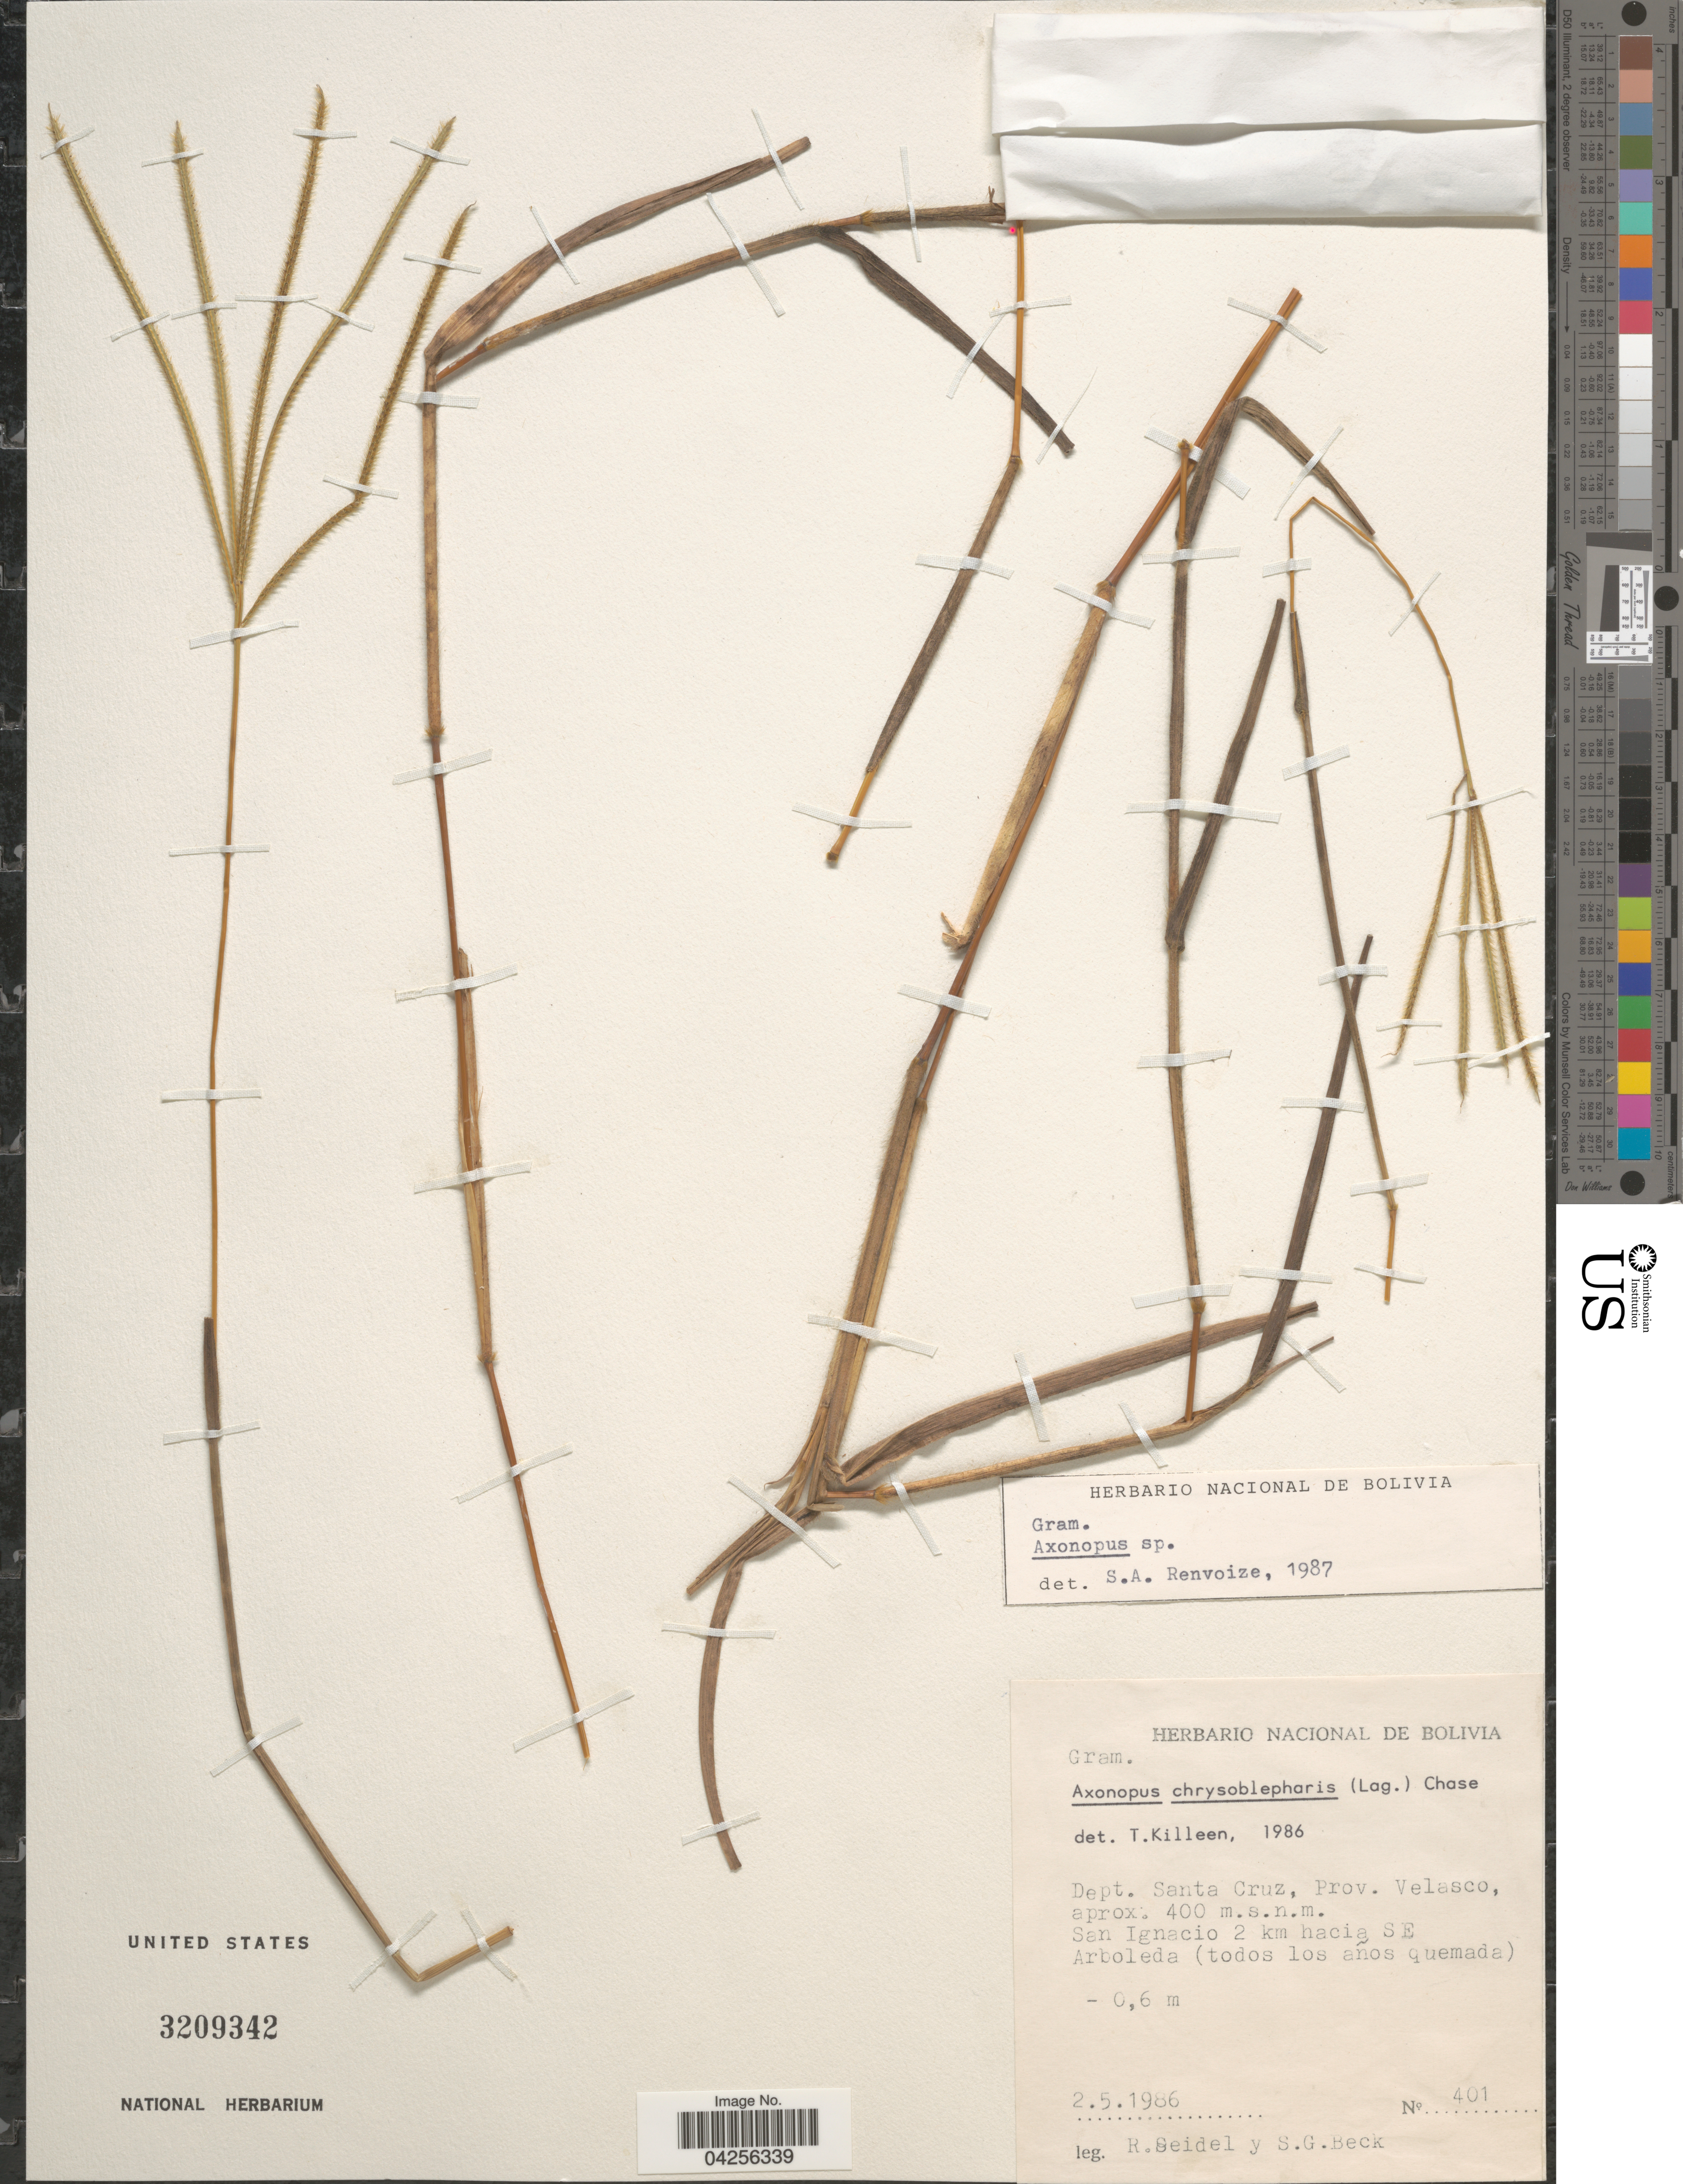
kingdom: Plantae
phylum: Tracheophyta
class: Liliopsida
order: Poales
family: Poaceae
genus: Axonopus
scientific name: Axonopus chrysoblepharis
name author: (Lag.) Chase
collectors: R. Seidel & S. G. Beck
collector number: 401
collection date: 1986-05-02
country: Bolivia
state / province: Santa Cruz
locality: Dept. Santa Cruz, Prov. Velasco. San Ignacio 2 km hacia SE Arboleda (todos los años quemada).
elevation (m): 400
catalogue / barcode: US 3209342